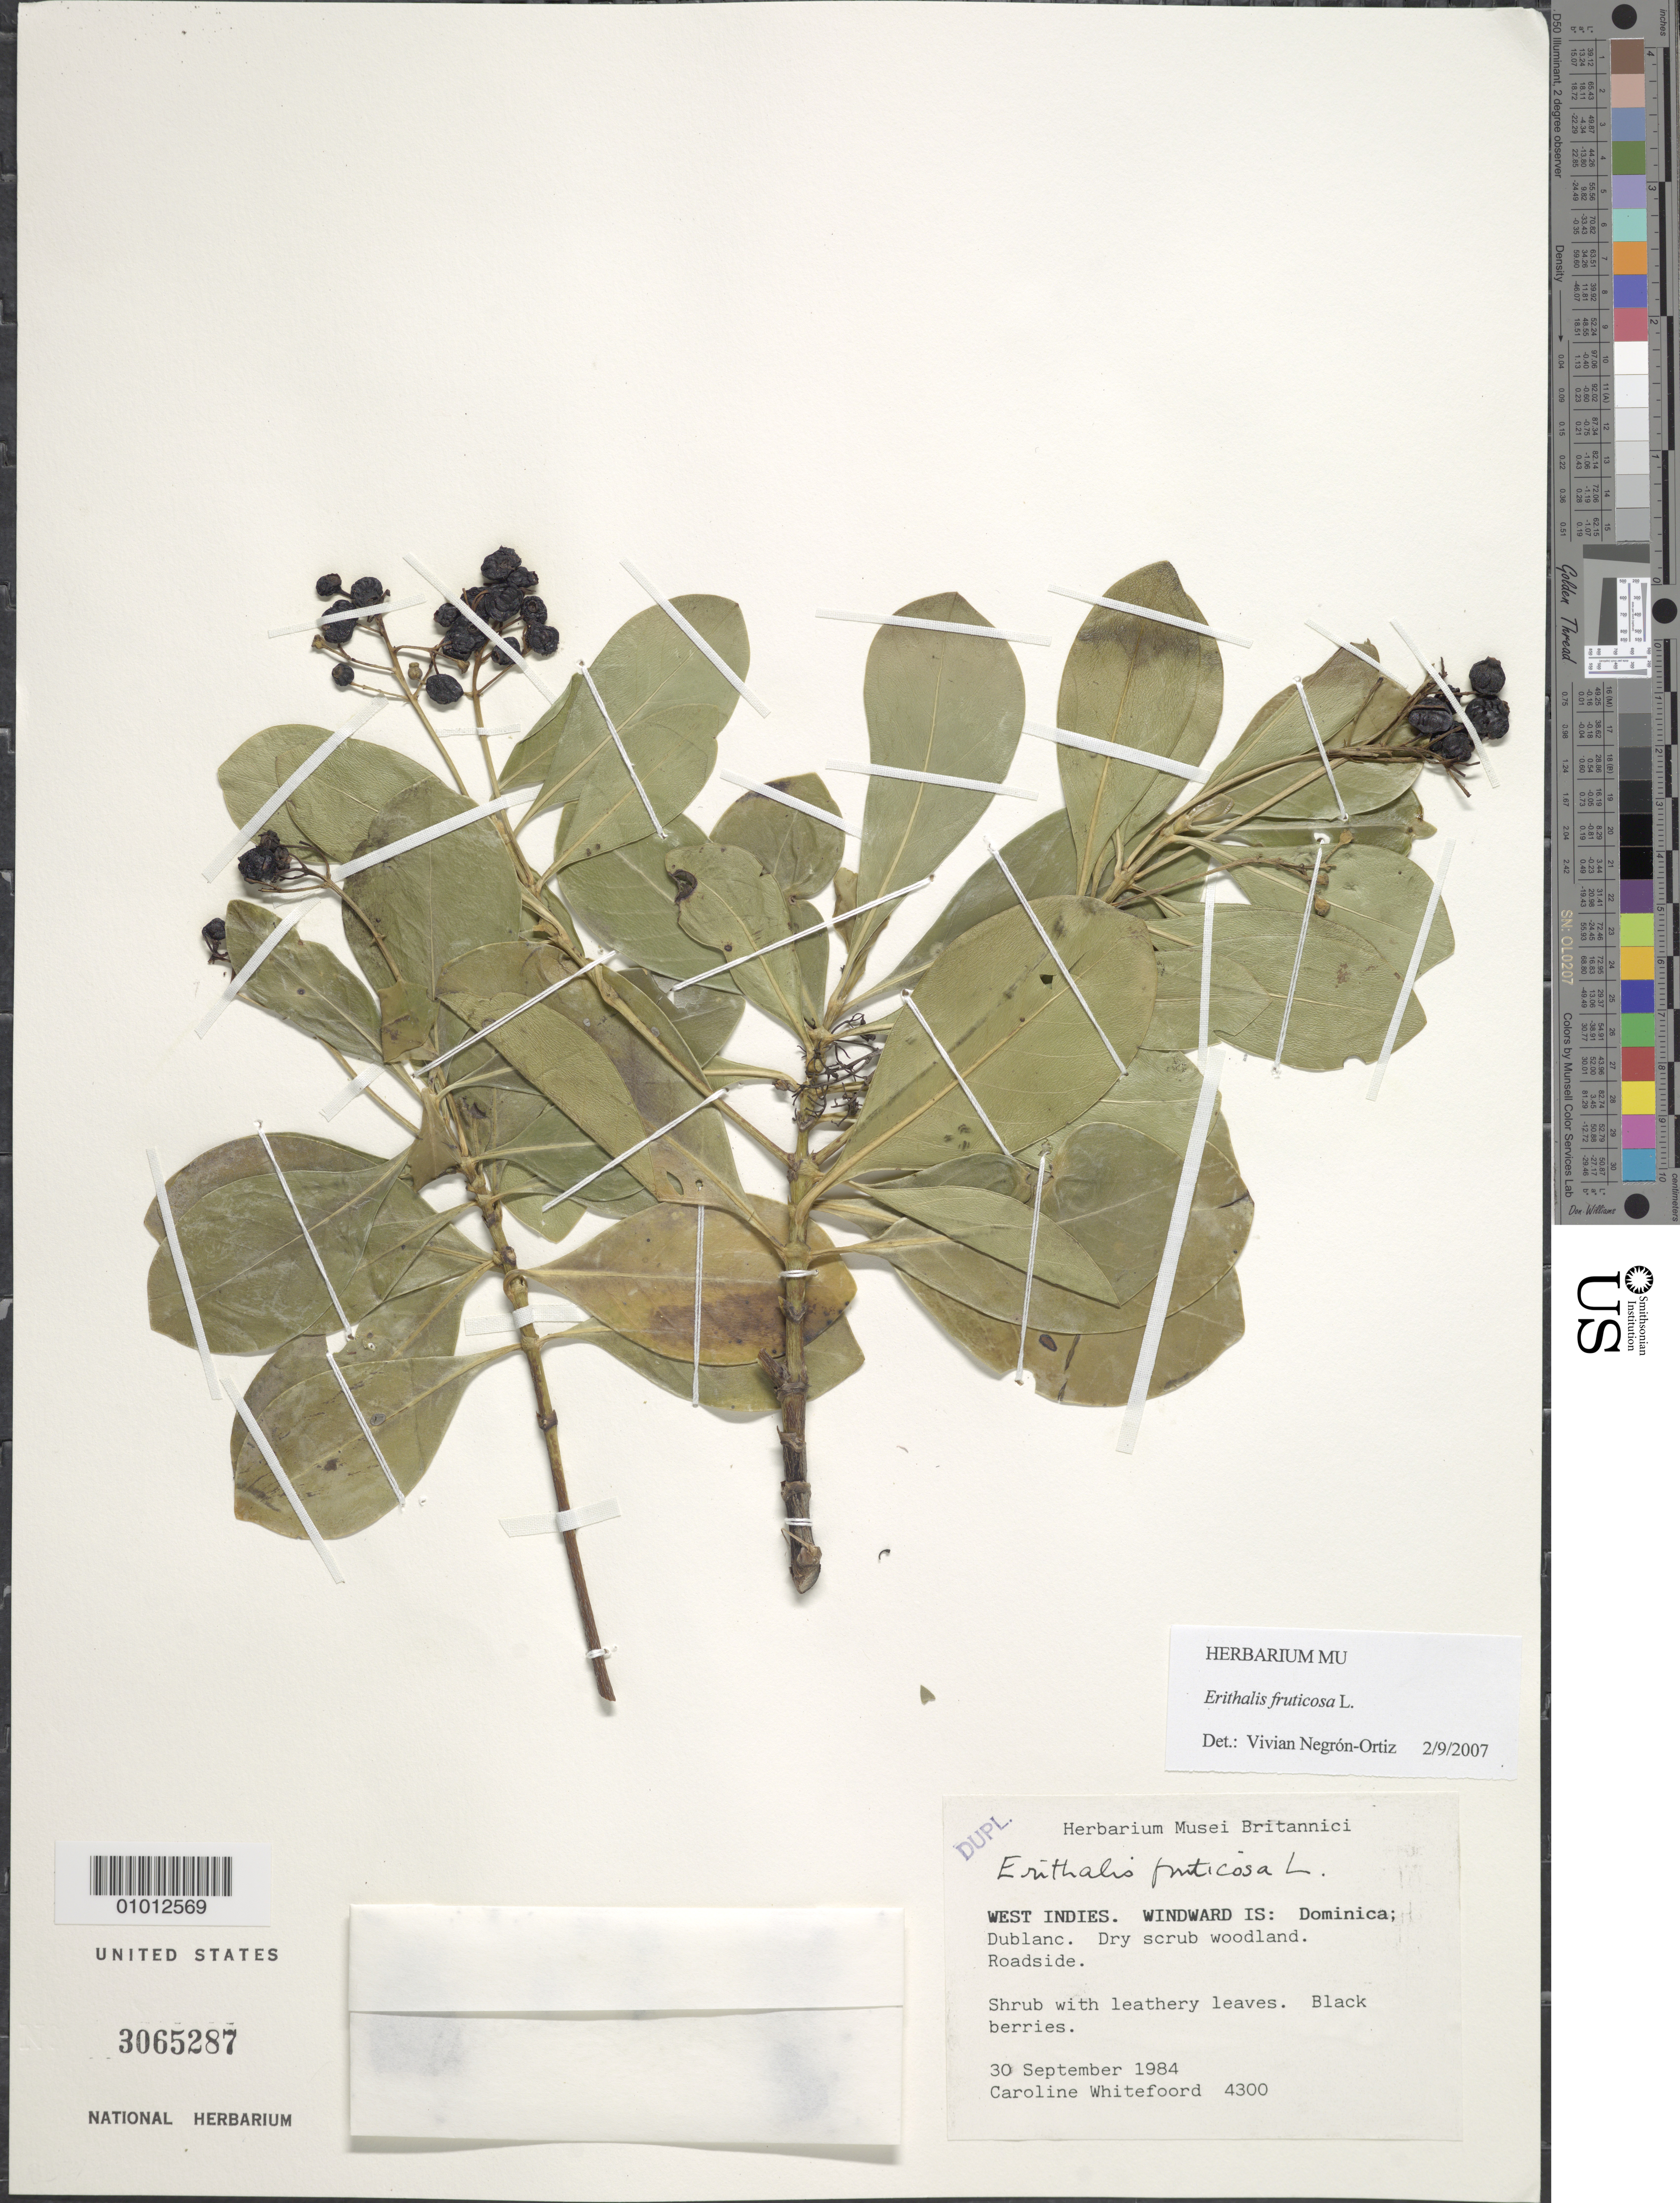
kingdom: Plantae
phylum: Tracheophyta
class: Magnoliopsida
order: Gentianales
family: Rubiaceae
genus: Erithalis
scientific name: Erithalis fruticosa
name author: L.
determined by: Negrón-Ortiz, V.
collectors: C. Whitefoord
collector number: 4300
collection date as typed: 30 Sep 1984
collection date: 1984-09-30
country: Dominica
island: Dominica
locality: Dublanc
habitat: Dry scrub woodland, roadside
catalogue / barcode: US 3065287